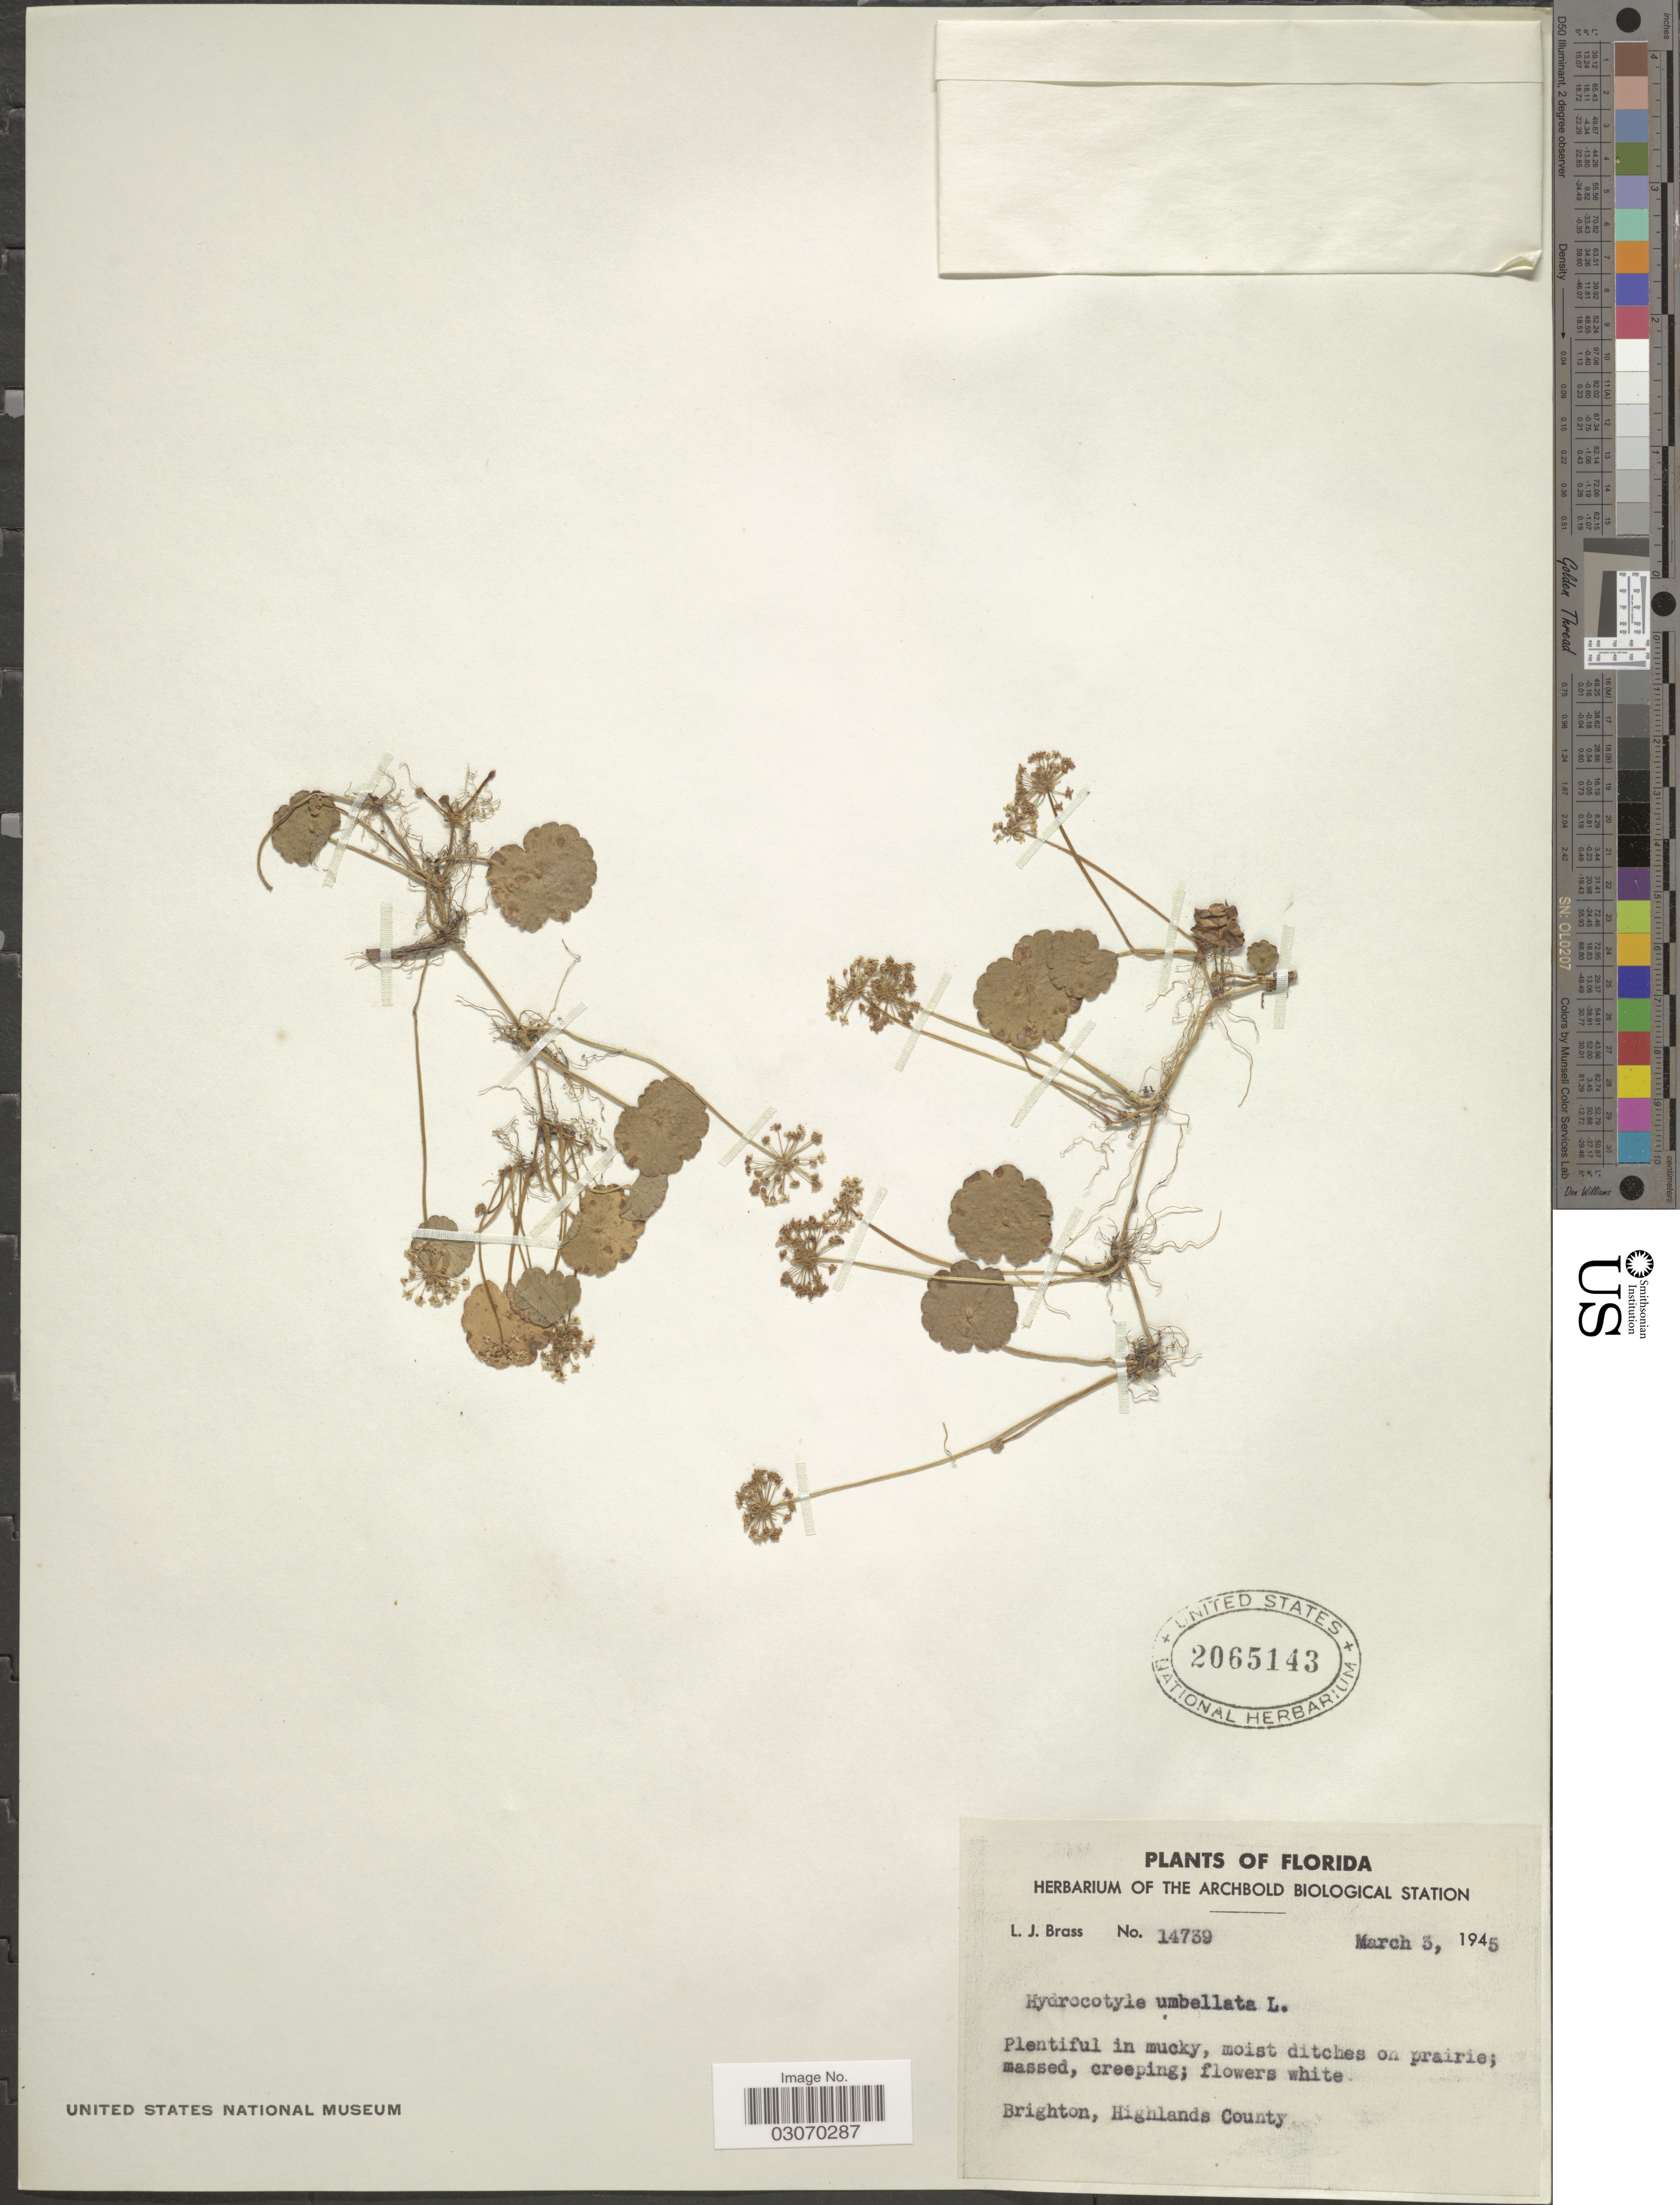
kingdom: Plantae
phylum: Tracheophyta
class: Magnoliopsida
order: Apiales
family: Araliaceae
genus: Hydrocotyle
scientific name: Hydrocotyle umbellata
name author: L.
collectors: L. J. Brass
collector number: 14739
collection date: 1945-03-03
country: United States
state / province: Florida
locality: Brighton, Highlands County.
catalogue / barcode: US 2065143